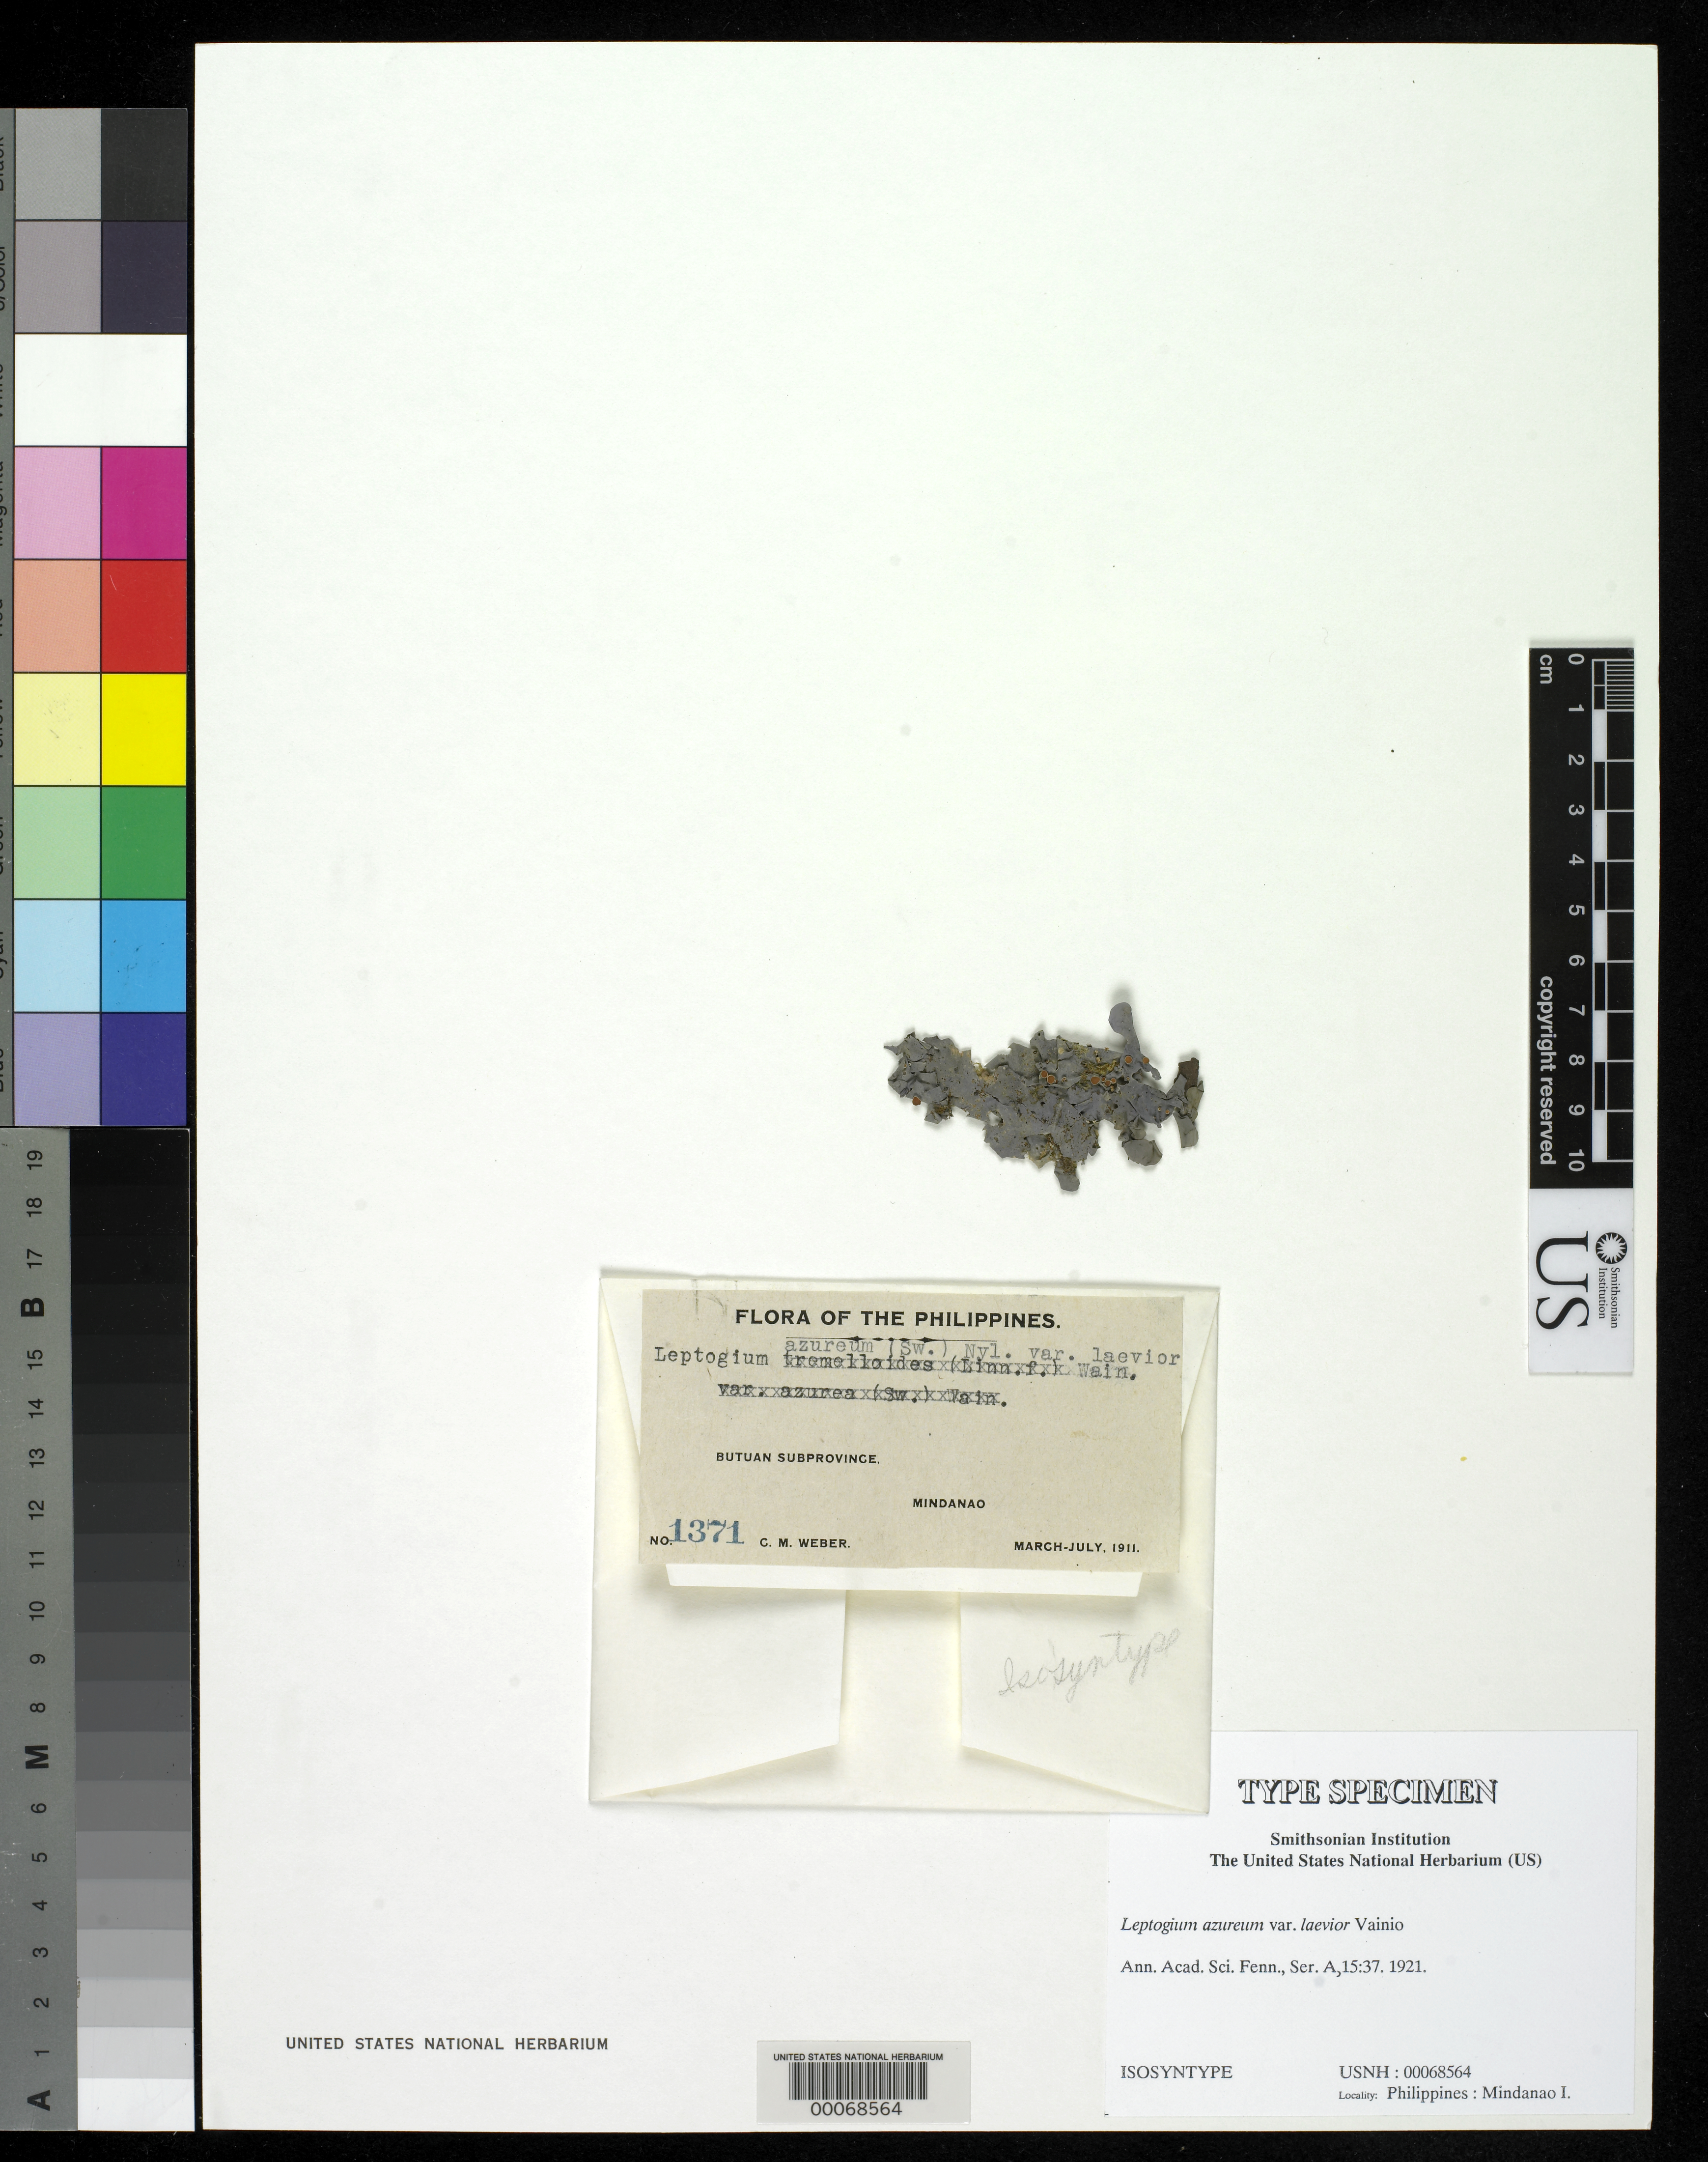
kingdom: Fungi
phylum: Ascomycota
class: Lecanoromycetes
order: Peltigerales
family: Collemataceae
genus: Leptogium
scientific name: Leptogium azureum var. laevior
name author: Vain.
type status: Isosyntype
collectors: C. M. Weber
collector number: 1371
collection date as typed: Mar 1911 to -- Jul 1911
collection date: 1911-03/1911-07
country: Philippines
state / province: Caraga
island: Mindanao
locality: Butuan